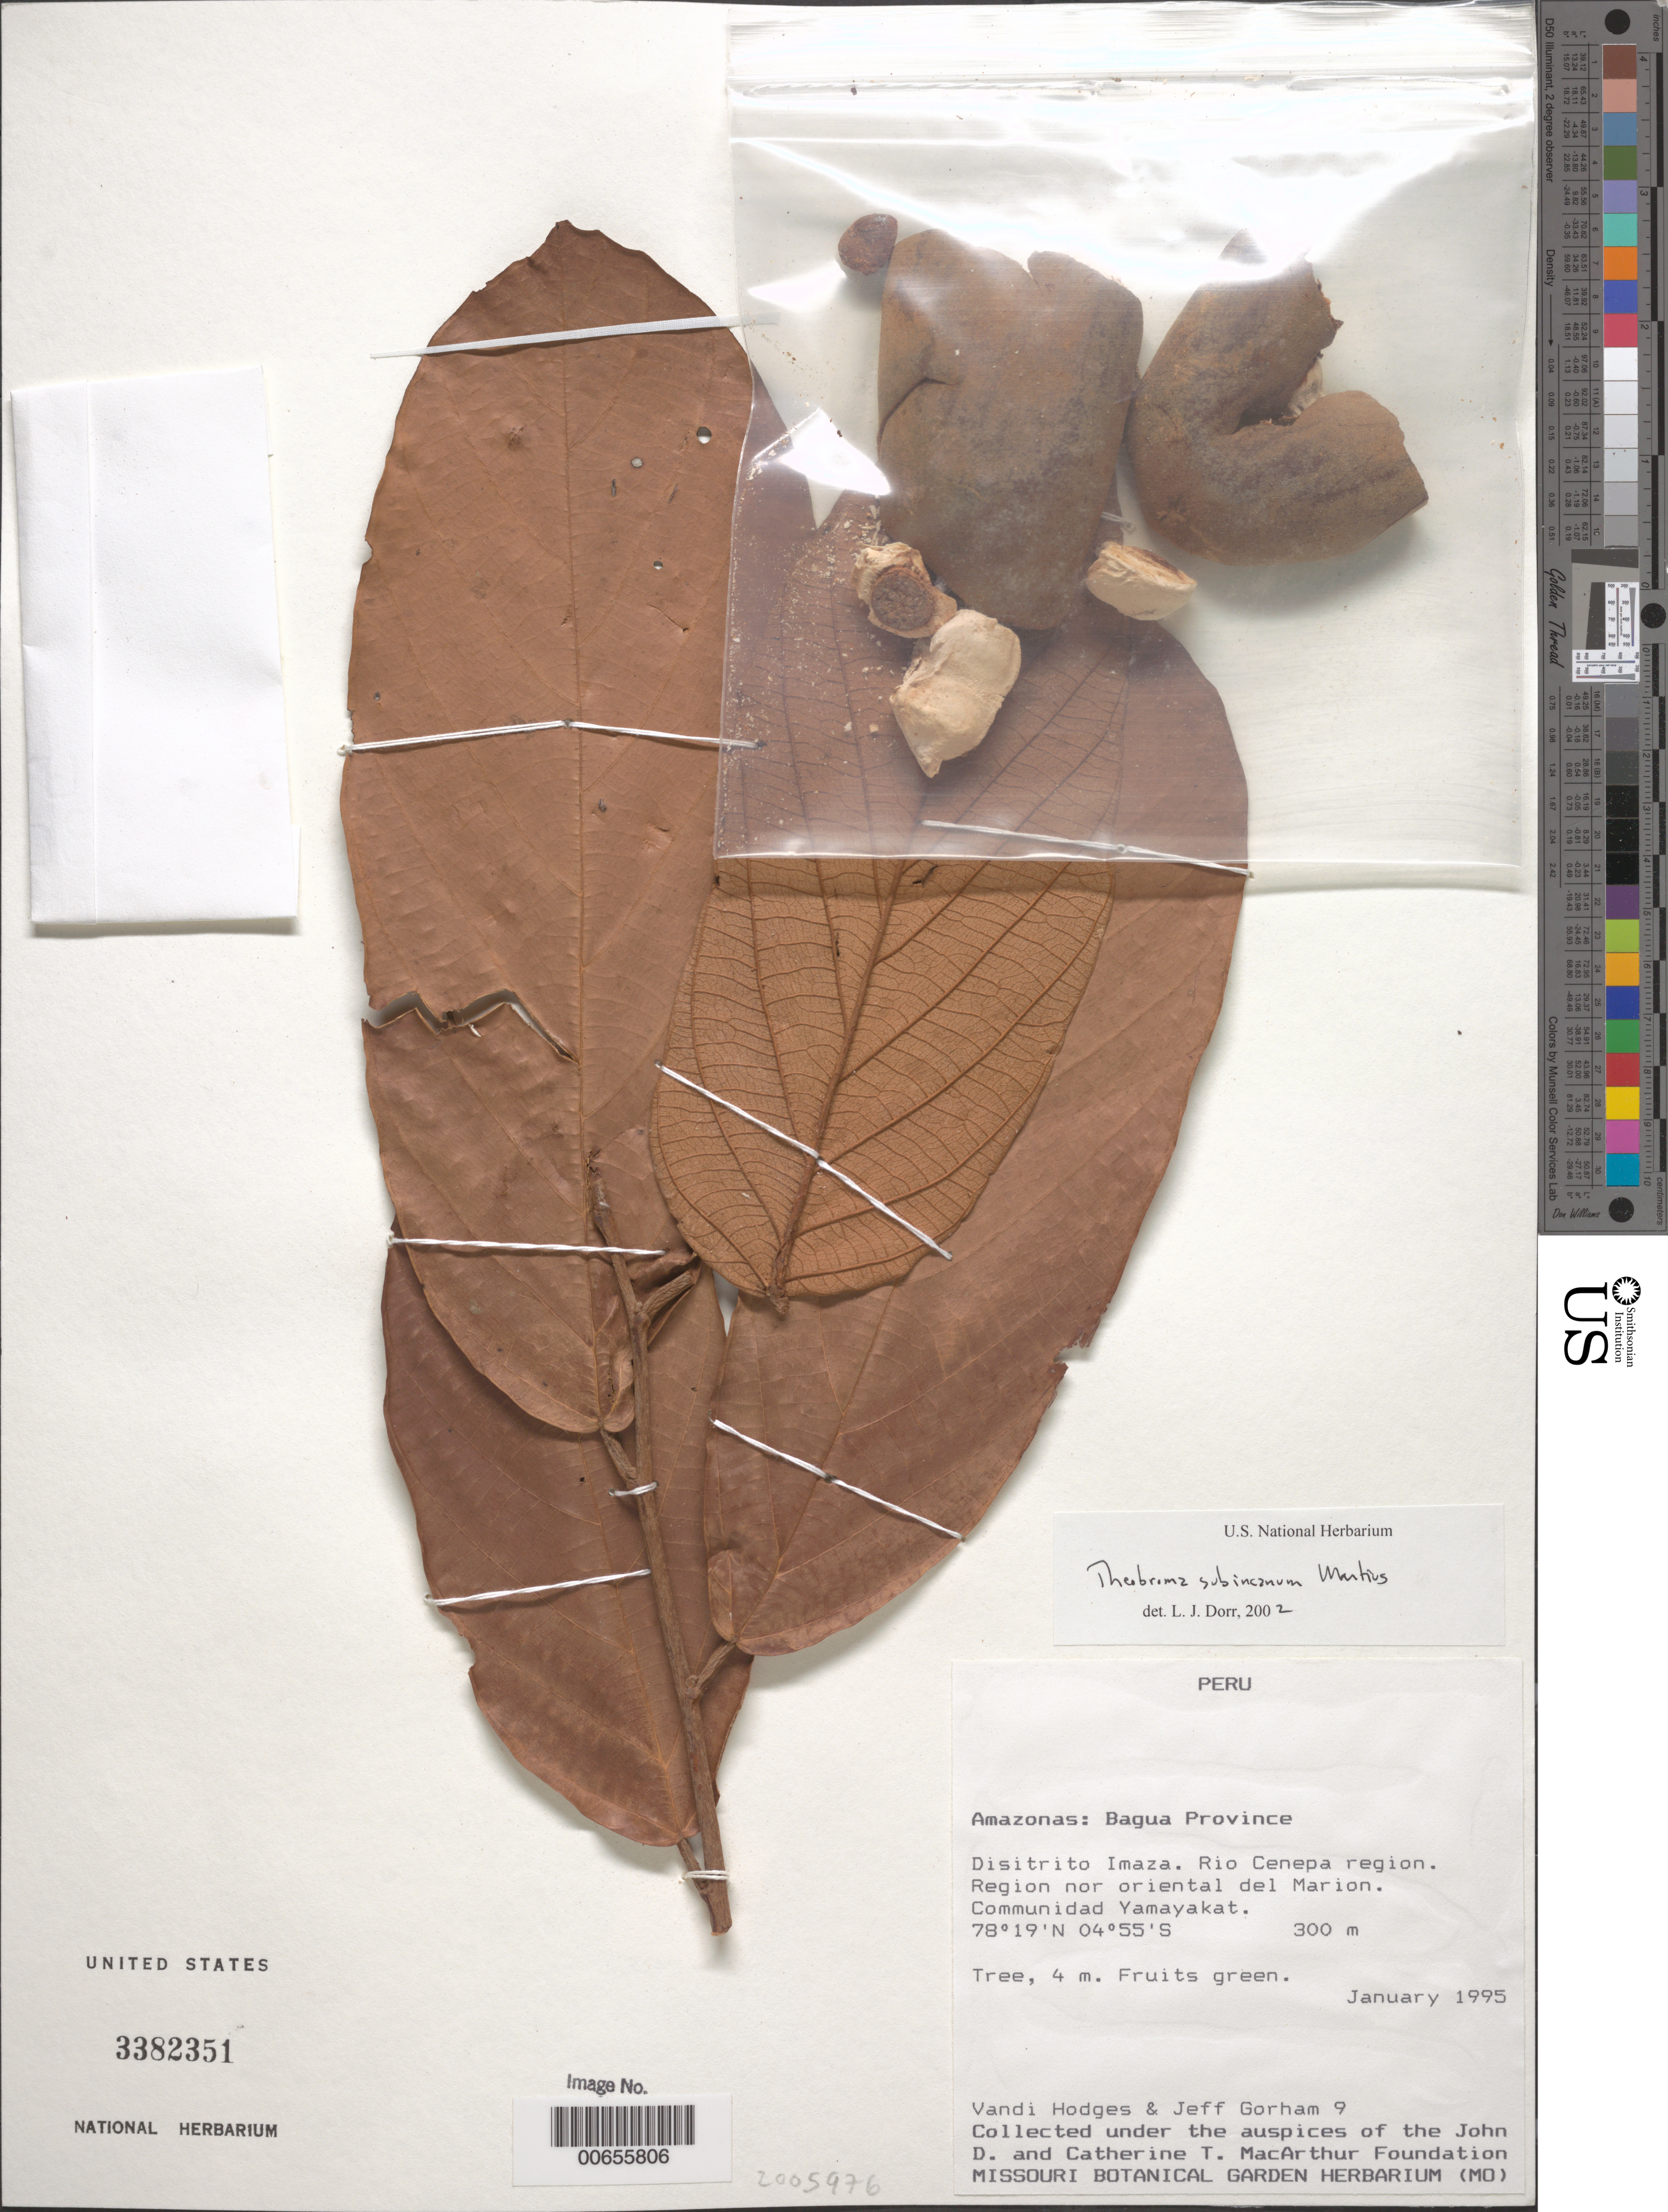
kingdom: Plantae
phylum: Tracheophyta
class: Magnoliopsida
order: Malvales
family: Malvaceae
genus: Theobroma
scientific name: Theobroma subincanum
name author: Mart.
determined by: Dorr, L. J., (BOT), Smithsonian Institution - National Museum of Natural History (UNITED STATES)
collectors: V. Hodges & J. Gorham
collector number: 9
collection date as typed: Jan 1995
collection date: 1995-01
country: Peru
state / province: Amazonas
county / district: Bagua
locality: Distr. Imaza: Río Cenepa región, región nororiental del Marion, comunidad Yamayakat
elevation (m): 300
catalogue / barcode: US 3382351